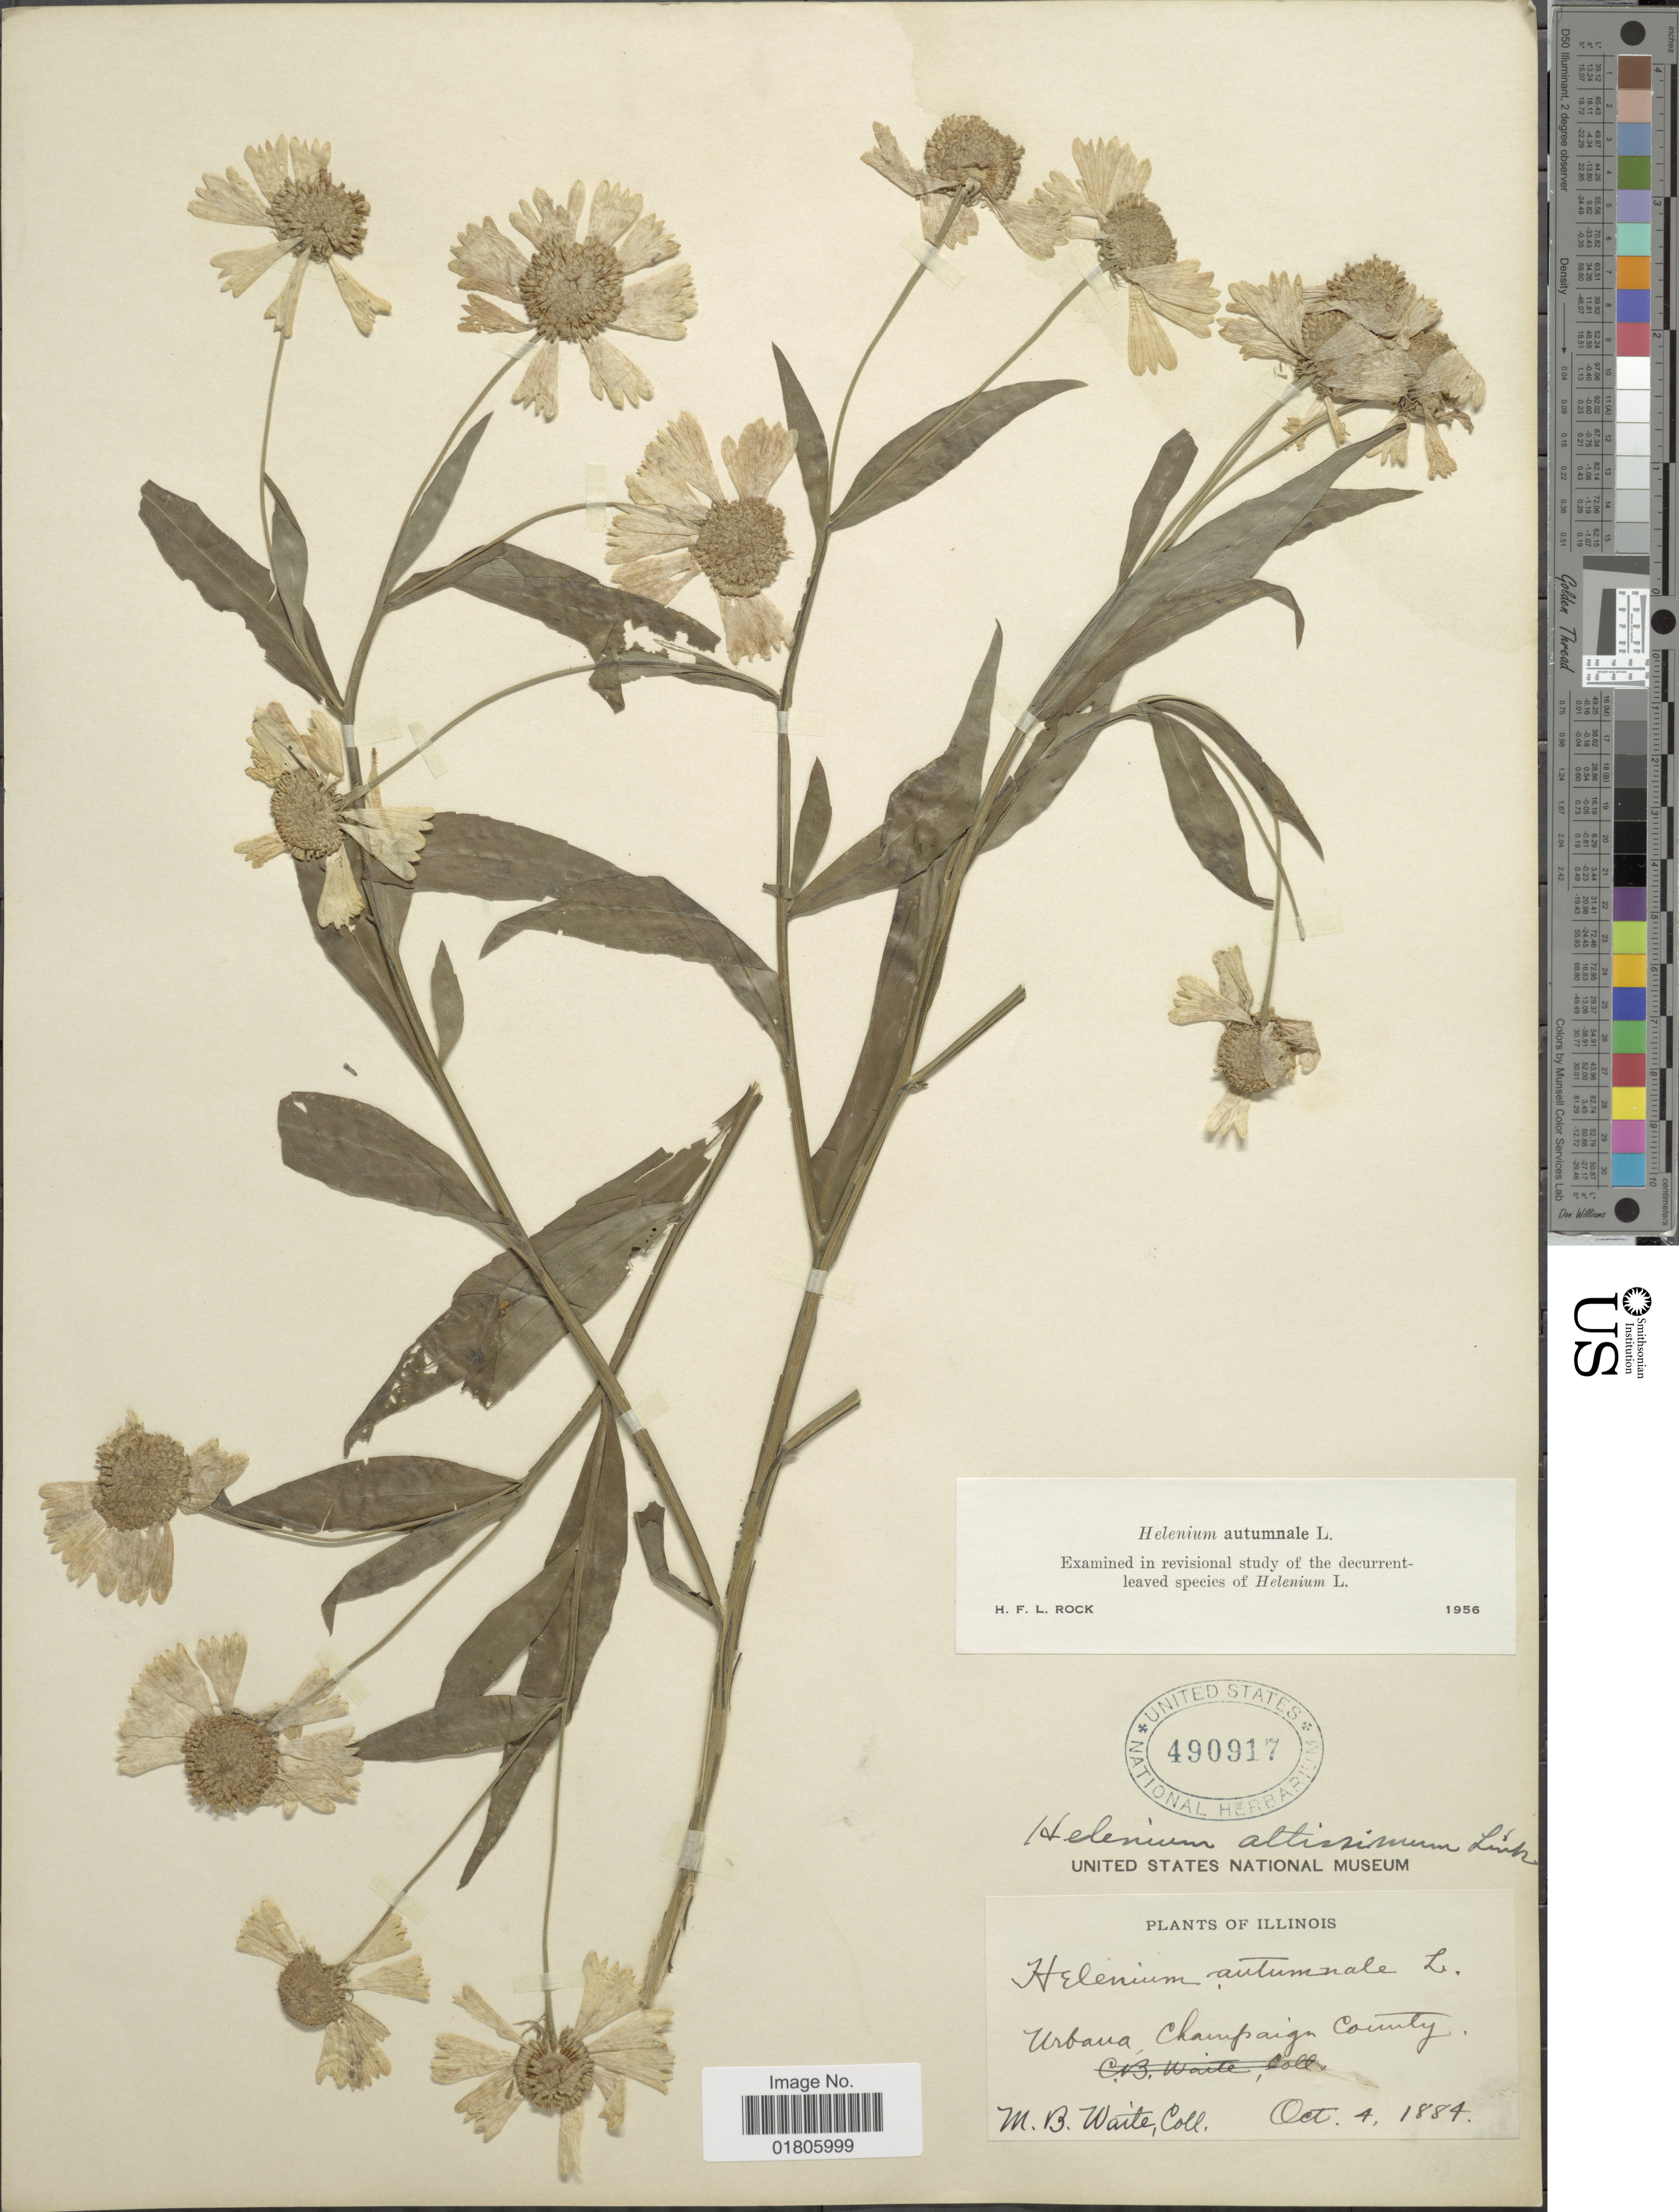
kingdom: Plantae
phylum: Tracheophyta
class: Magnoliopsida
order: Asterales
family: Asteraceae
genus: Helenium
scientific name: Helenium autumnale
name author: L.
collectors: M. B. Waite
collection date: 1884-10-04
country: United States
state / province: Illinois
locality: Urbana Champaign County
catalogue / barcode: US 490917